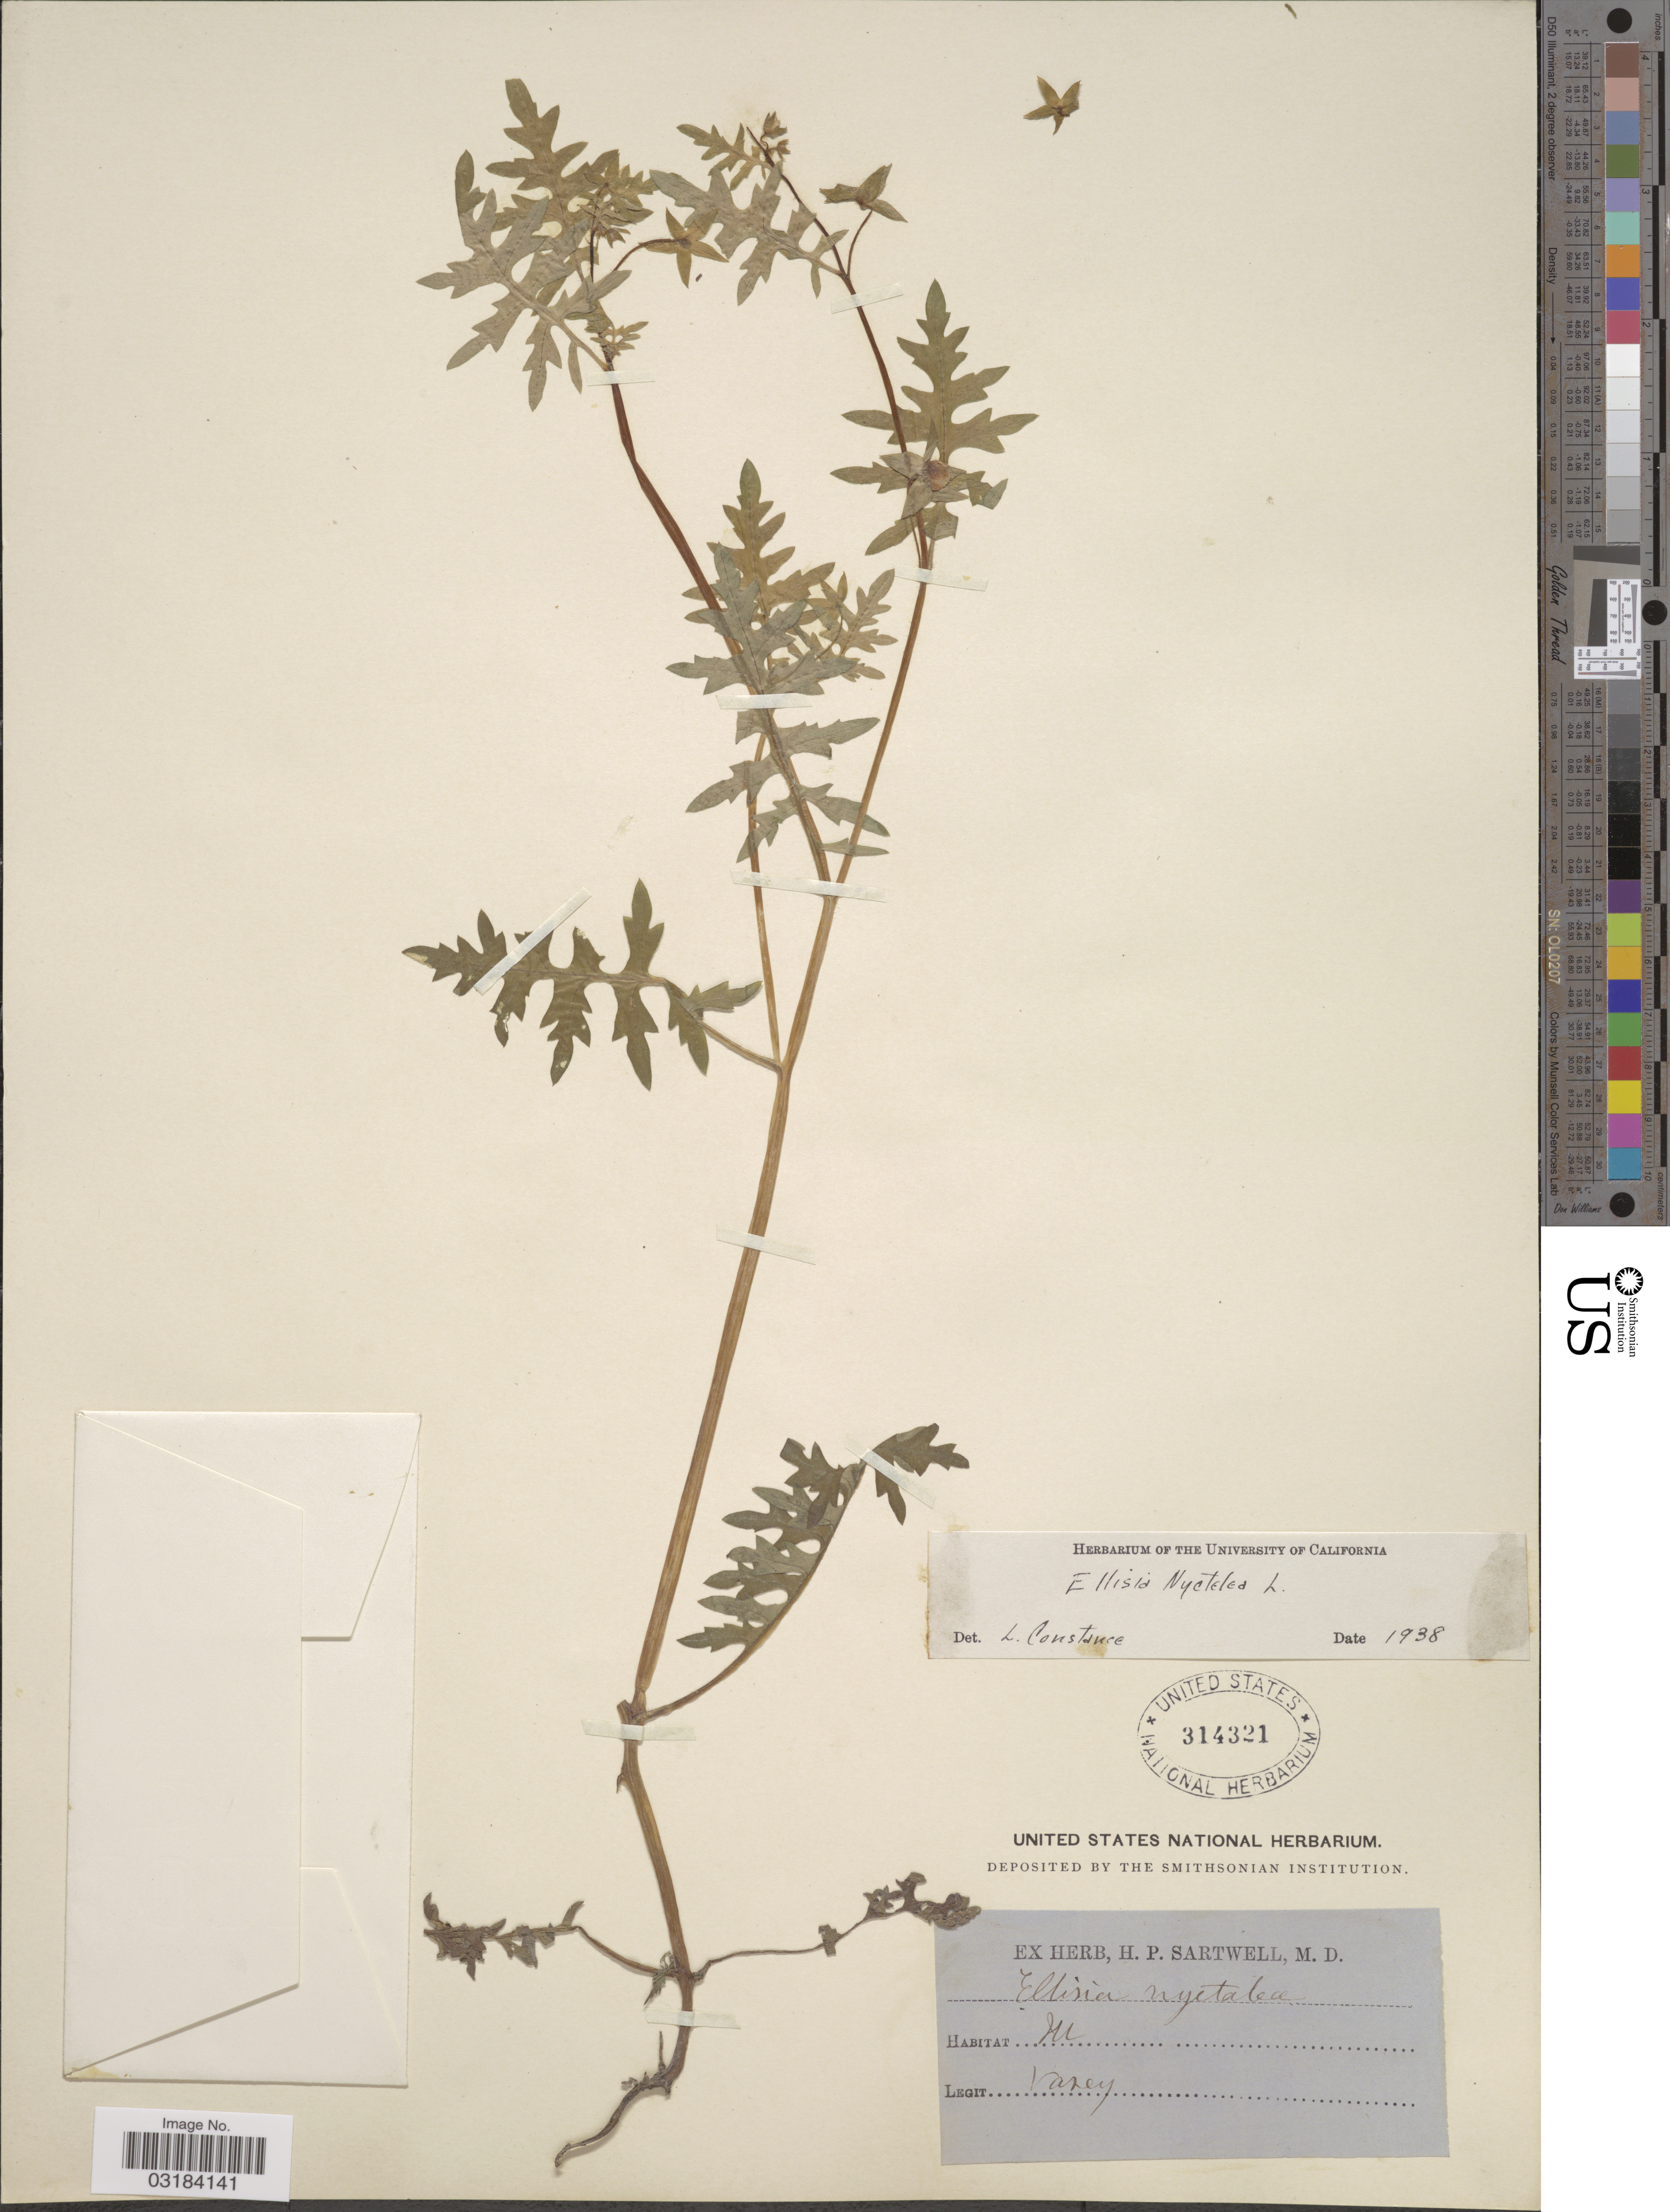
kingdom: Plantae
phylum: Tracheophyta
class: Magnoliopsida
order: Boraginales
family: Hydrophyllaceae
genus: Ellisia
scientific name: Ellisia nyctelea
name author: L.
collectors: Vasey, --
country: United States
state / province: Illinois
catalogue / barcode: US 314321